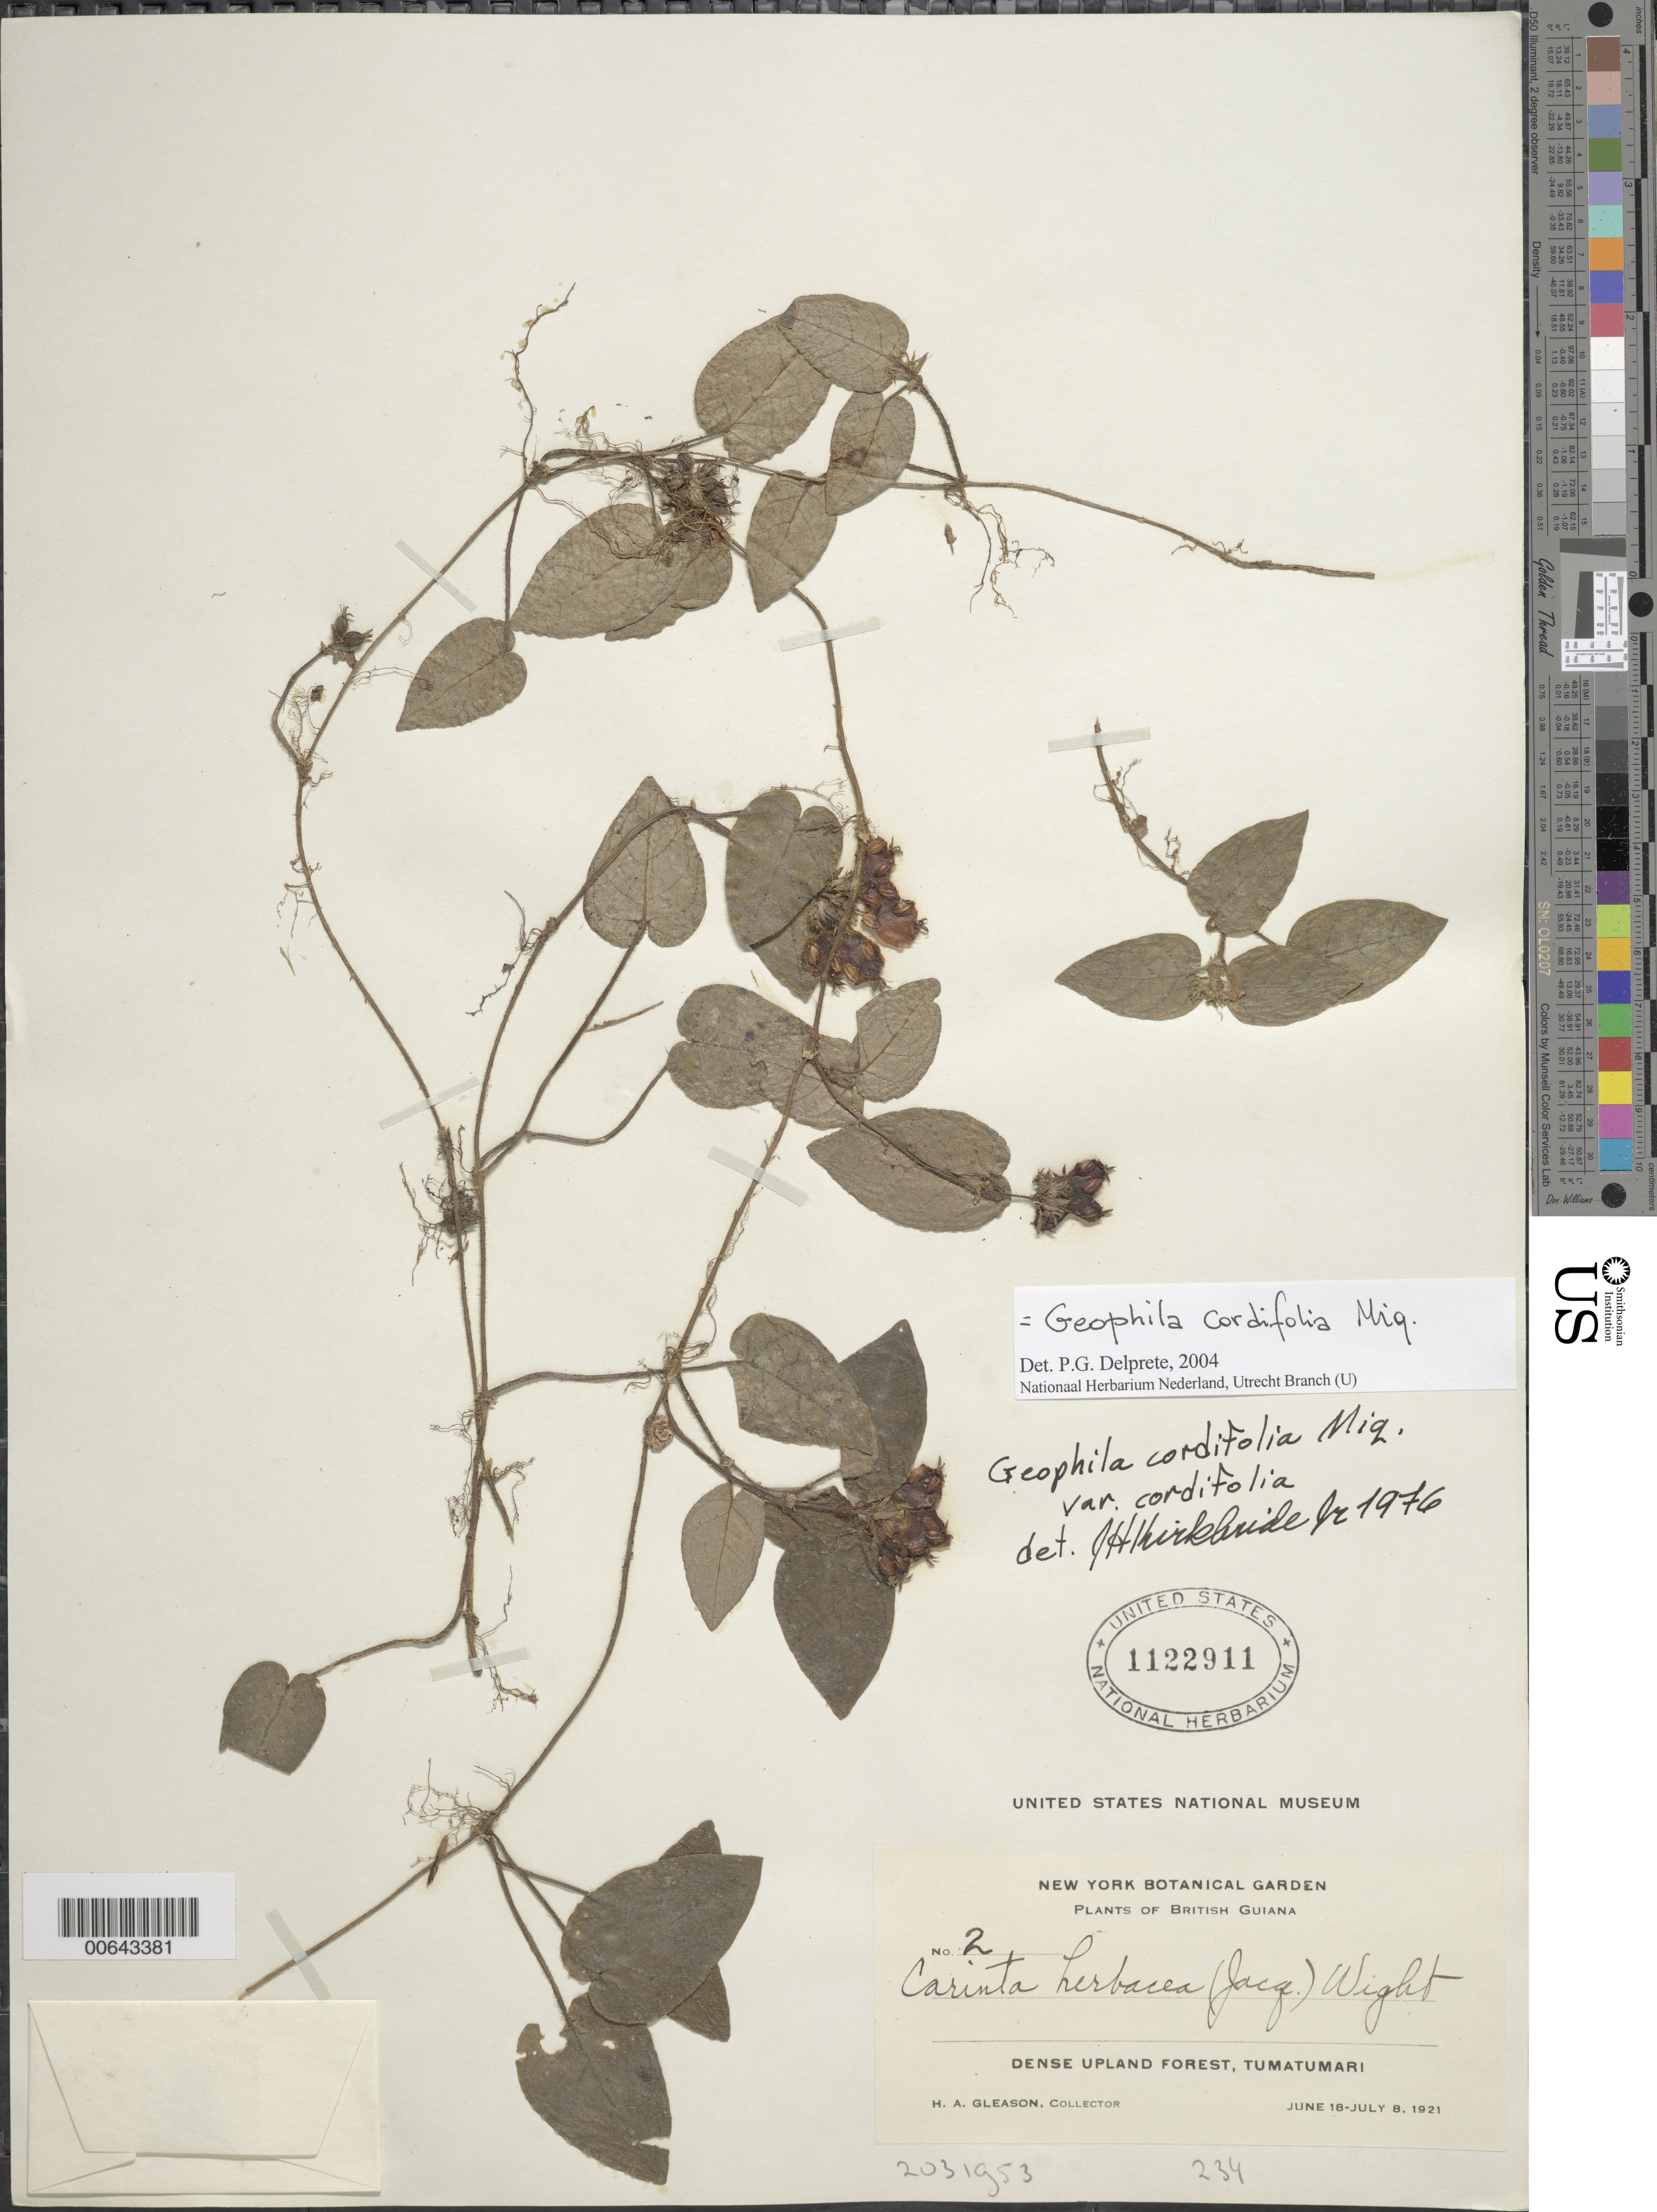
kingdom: Plantae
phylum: Tracheophyta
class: Magnoliopsida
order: Gentianales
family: Rubiaceae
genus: Geophila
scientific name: Geophila cordifolia var. cordifolia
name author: Miq.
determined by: Delprete, P. G., Herb. de Guyane Cay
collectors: H. A. Gleason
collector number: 2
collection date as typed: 18-Jun-21 to 8-Jul-21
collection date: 1921-06-18/1921-07-08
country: Guyana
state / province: Potaro-Siparuni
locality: Tumatumari Village, Potaro R.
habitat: Dense upland forest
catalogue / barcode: US 1122911